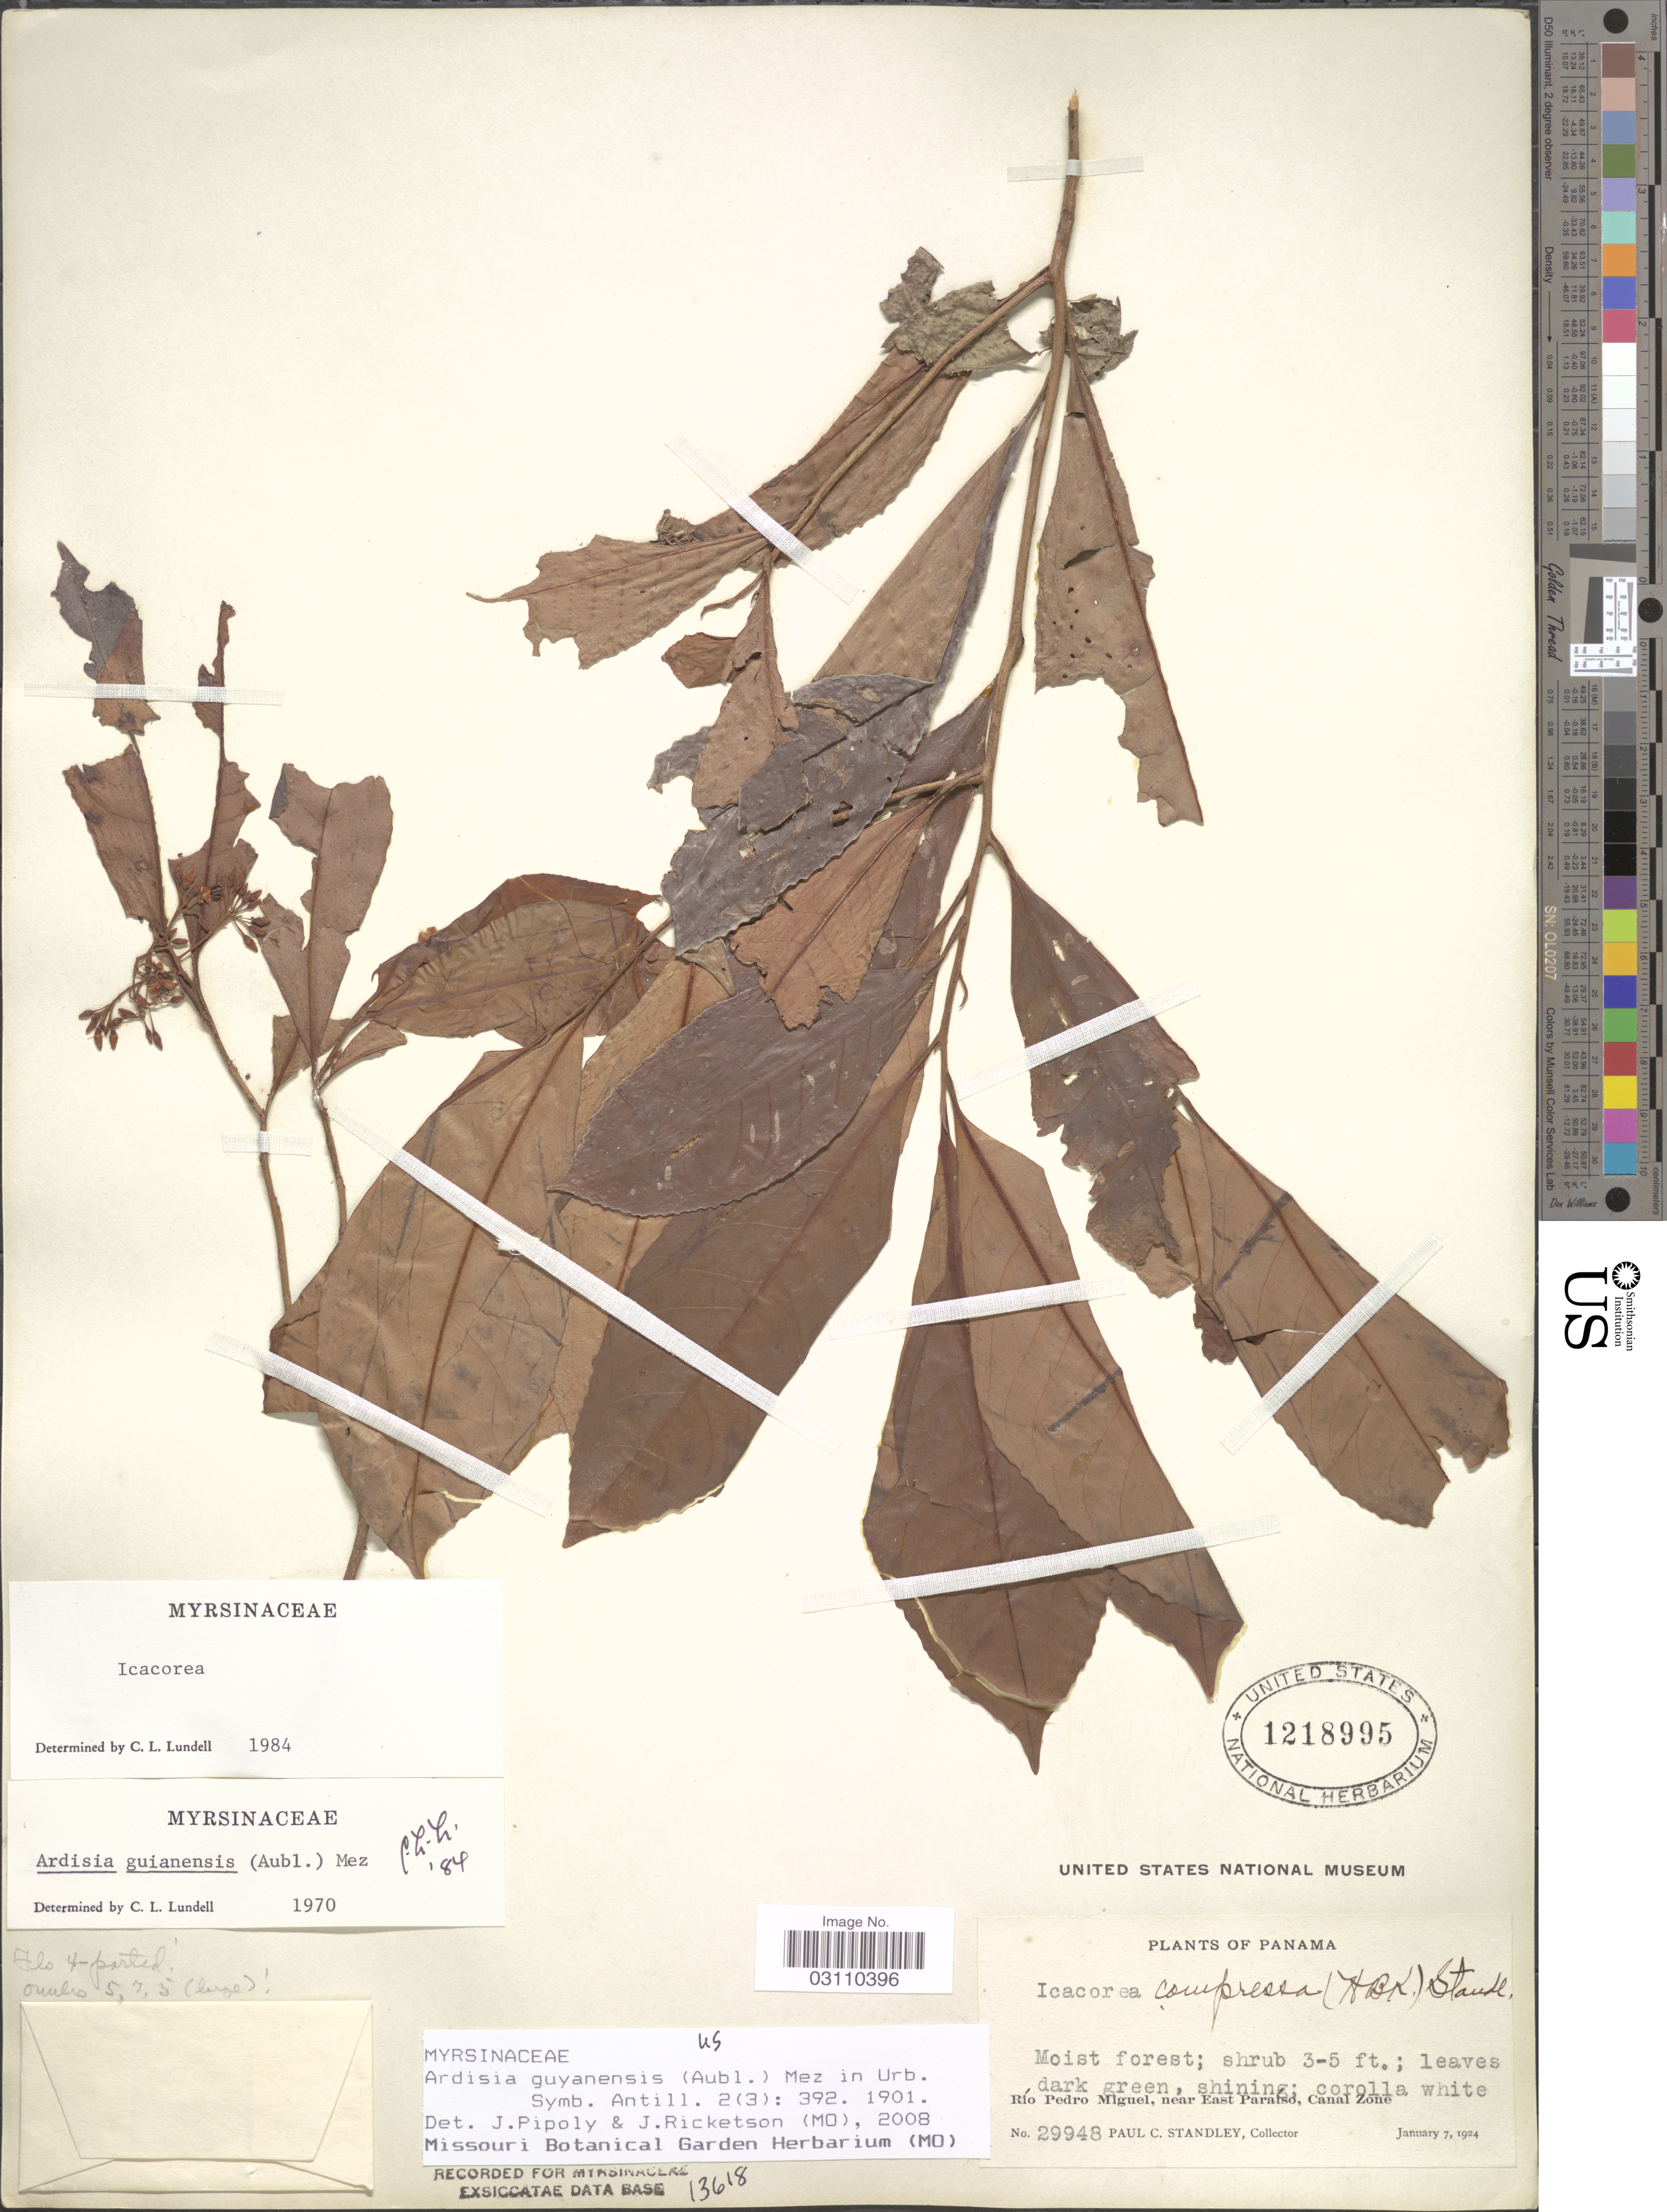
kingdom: Plantae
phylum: Tracheophyta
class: Magnoliopsida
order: Ericales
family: Primulaceae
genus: Ardisia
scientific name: Ardisia guianensis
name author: (Aubl.) Mez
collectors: P. C. Standley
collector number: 29948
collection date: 1924-01-07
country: Panama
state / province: Colón / Panamá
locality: Río Pedro Miguel, near East Paraíso, Canal Zone.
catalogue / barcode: US 1218995